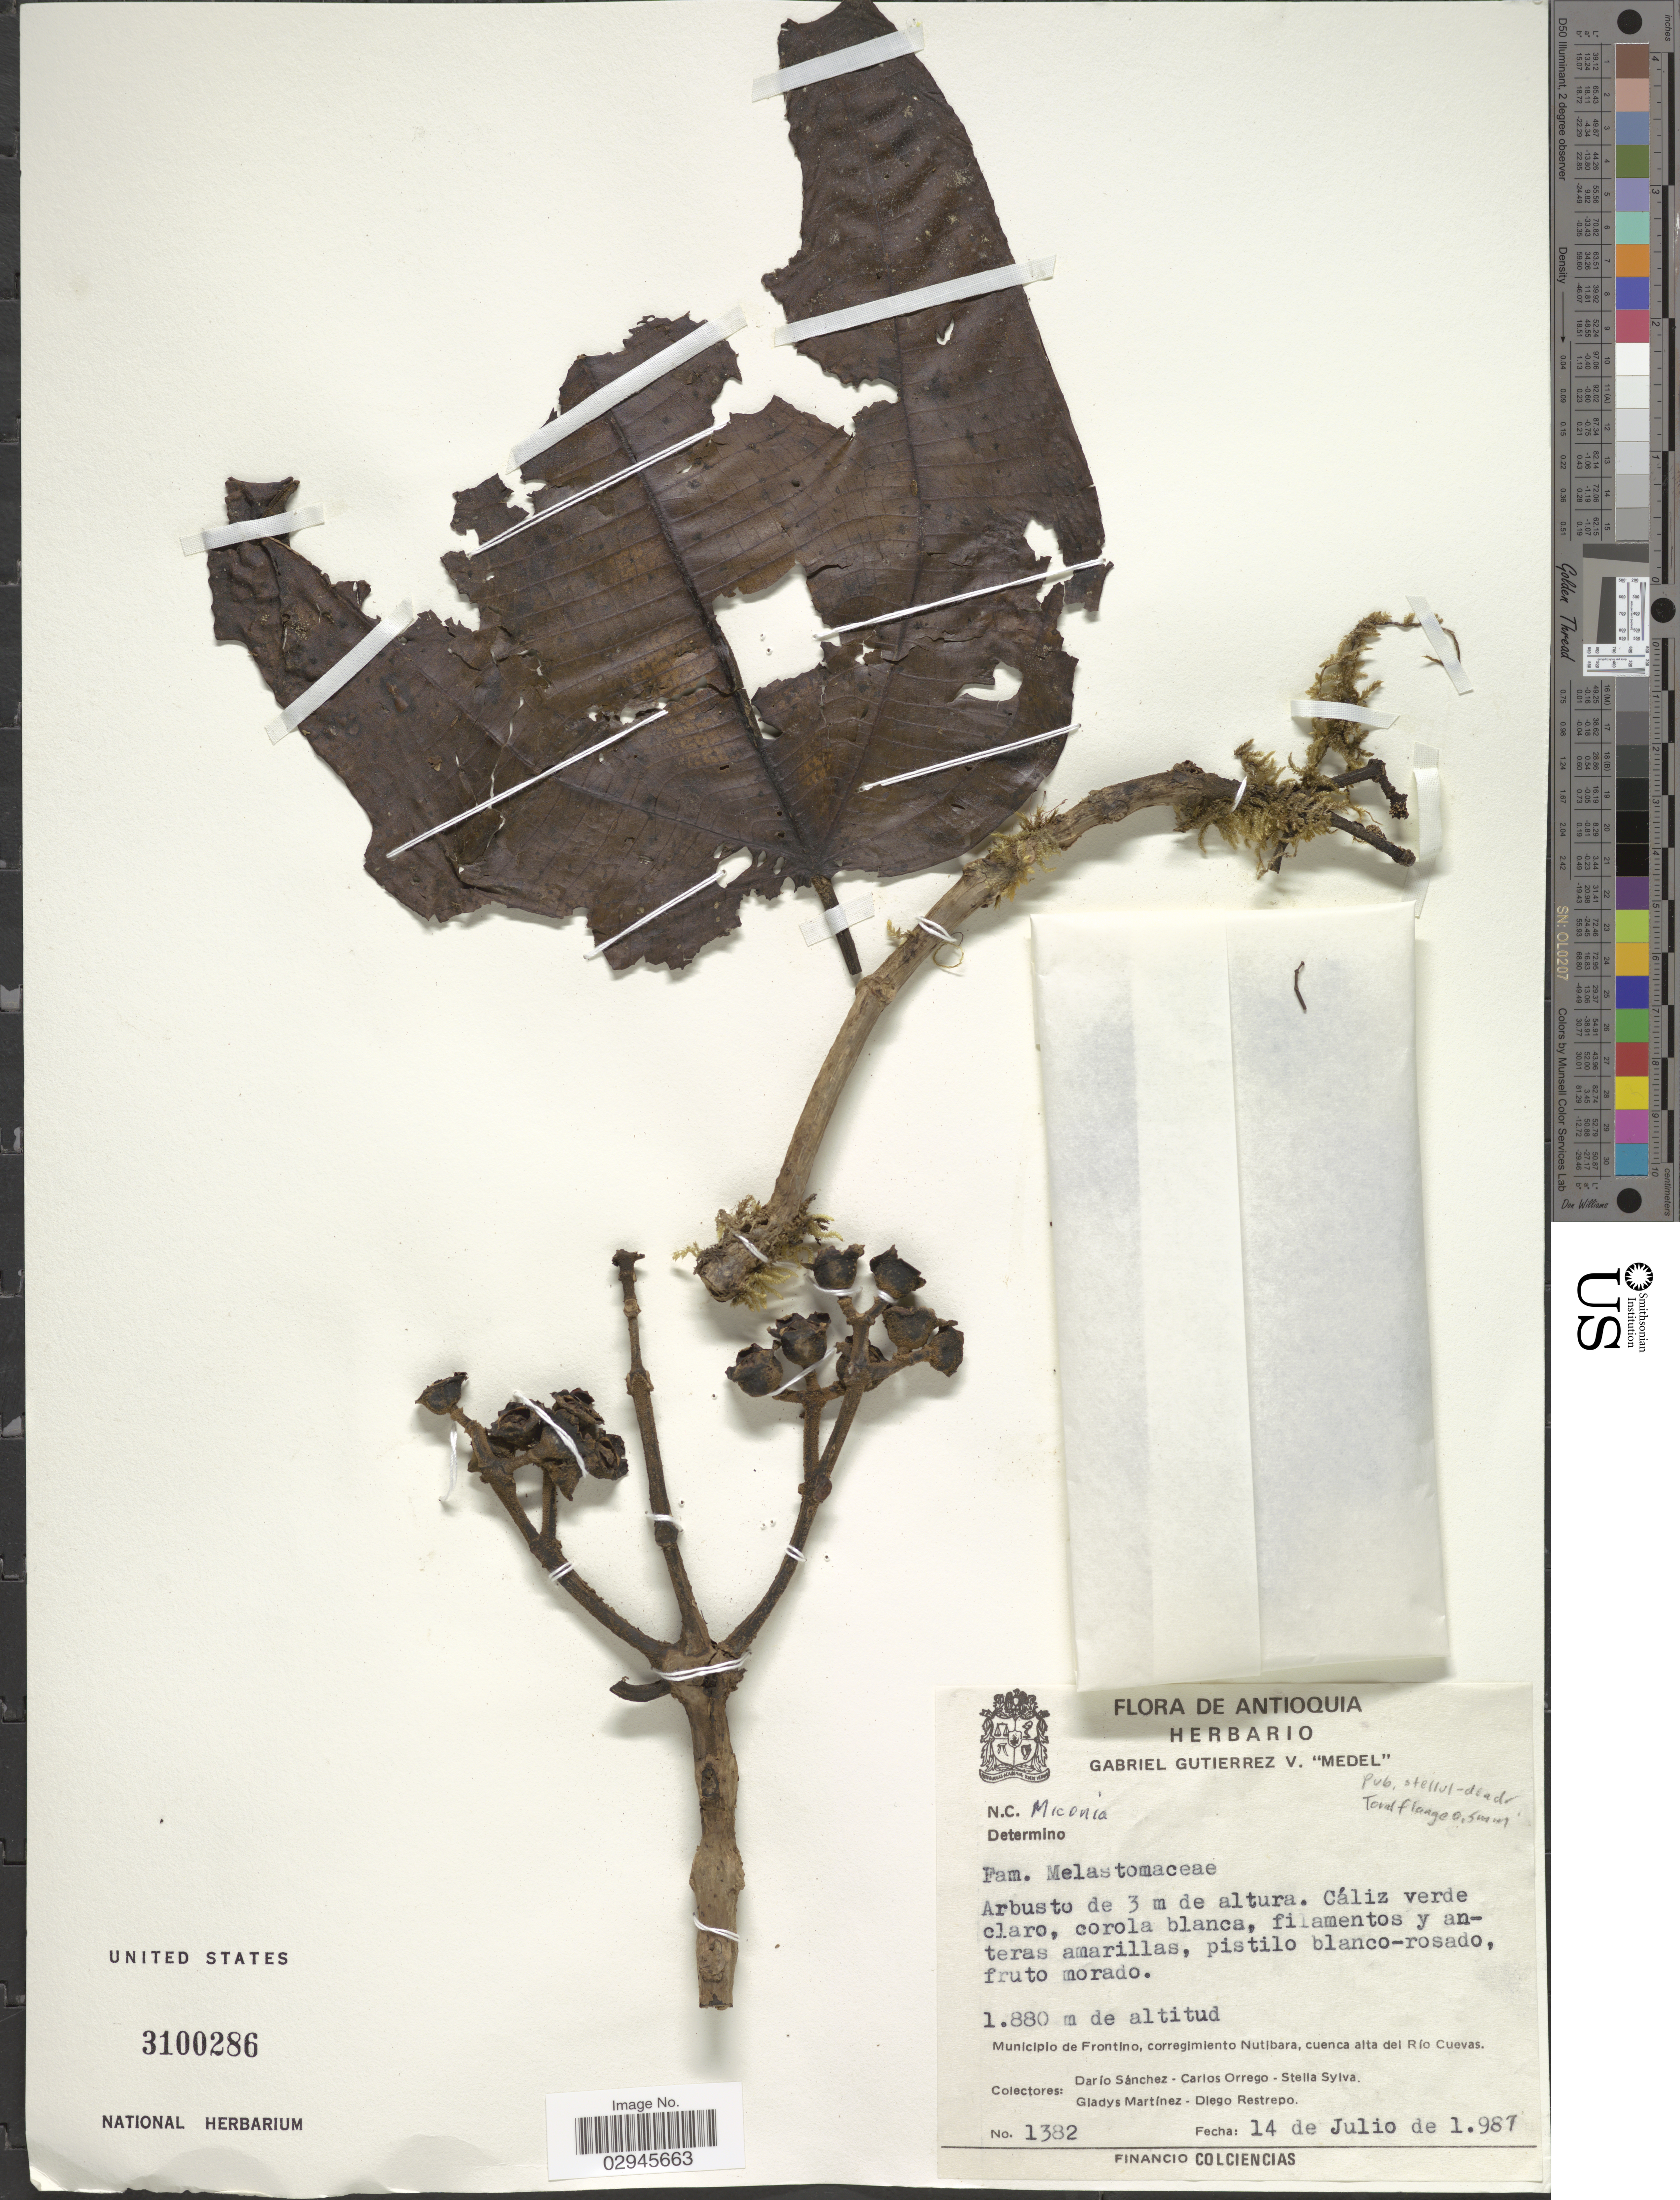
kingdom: Plantae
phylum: Tracheophyta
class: Magnoliopsida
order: Myrtales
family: Melastomataceae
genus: Miconia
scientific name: Miconia sp.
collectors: D. Sánchez, C. Orrego, S. Sylva, G. Martínez & D. Restrepo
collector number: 1382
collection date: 1987-07-14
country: Colombia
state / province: Antioquia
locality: Municipio de Frontino, corregimiento Nutibara, cuenca alta del Río Cuevas.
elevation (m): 1880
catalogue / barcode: US 3100286